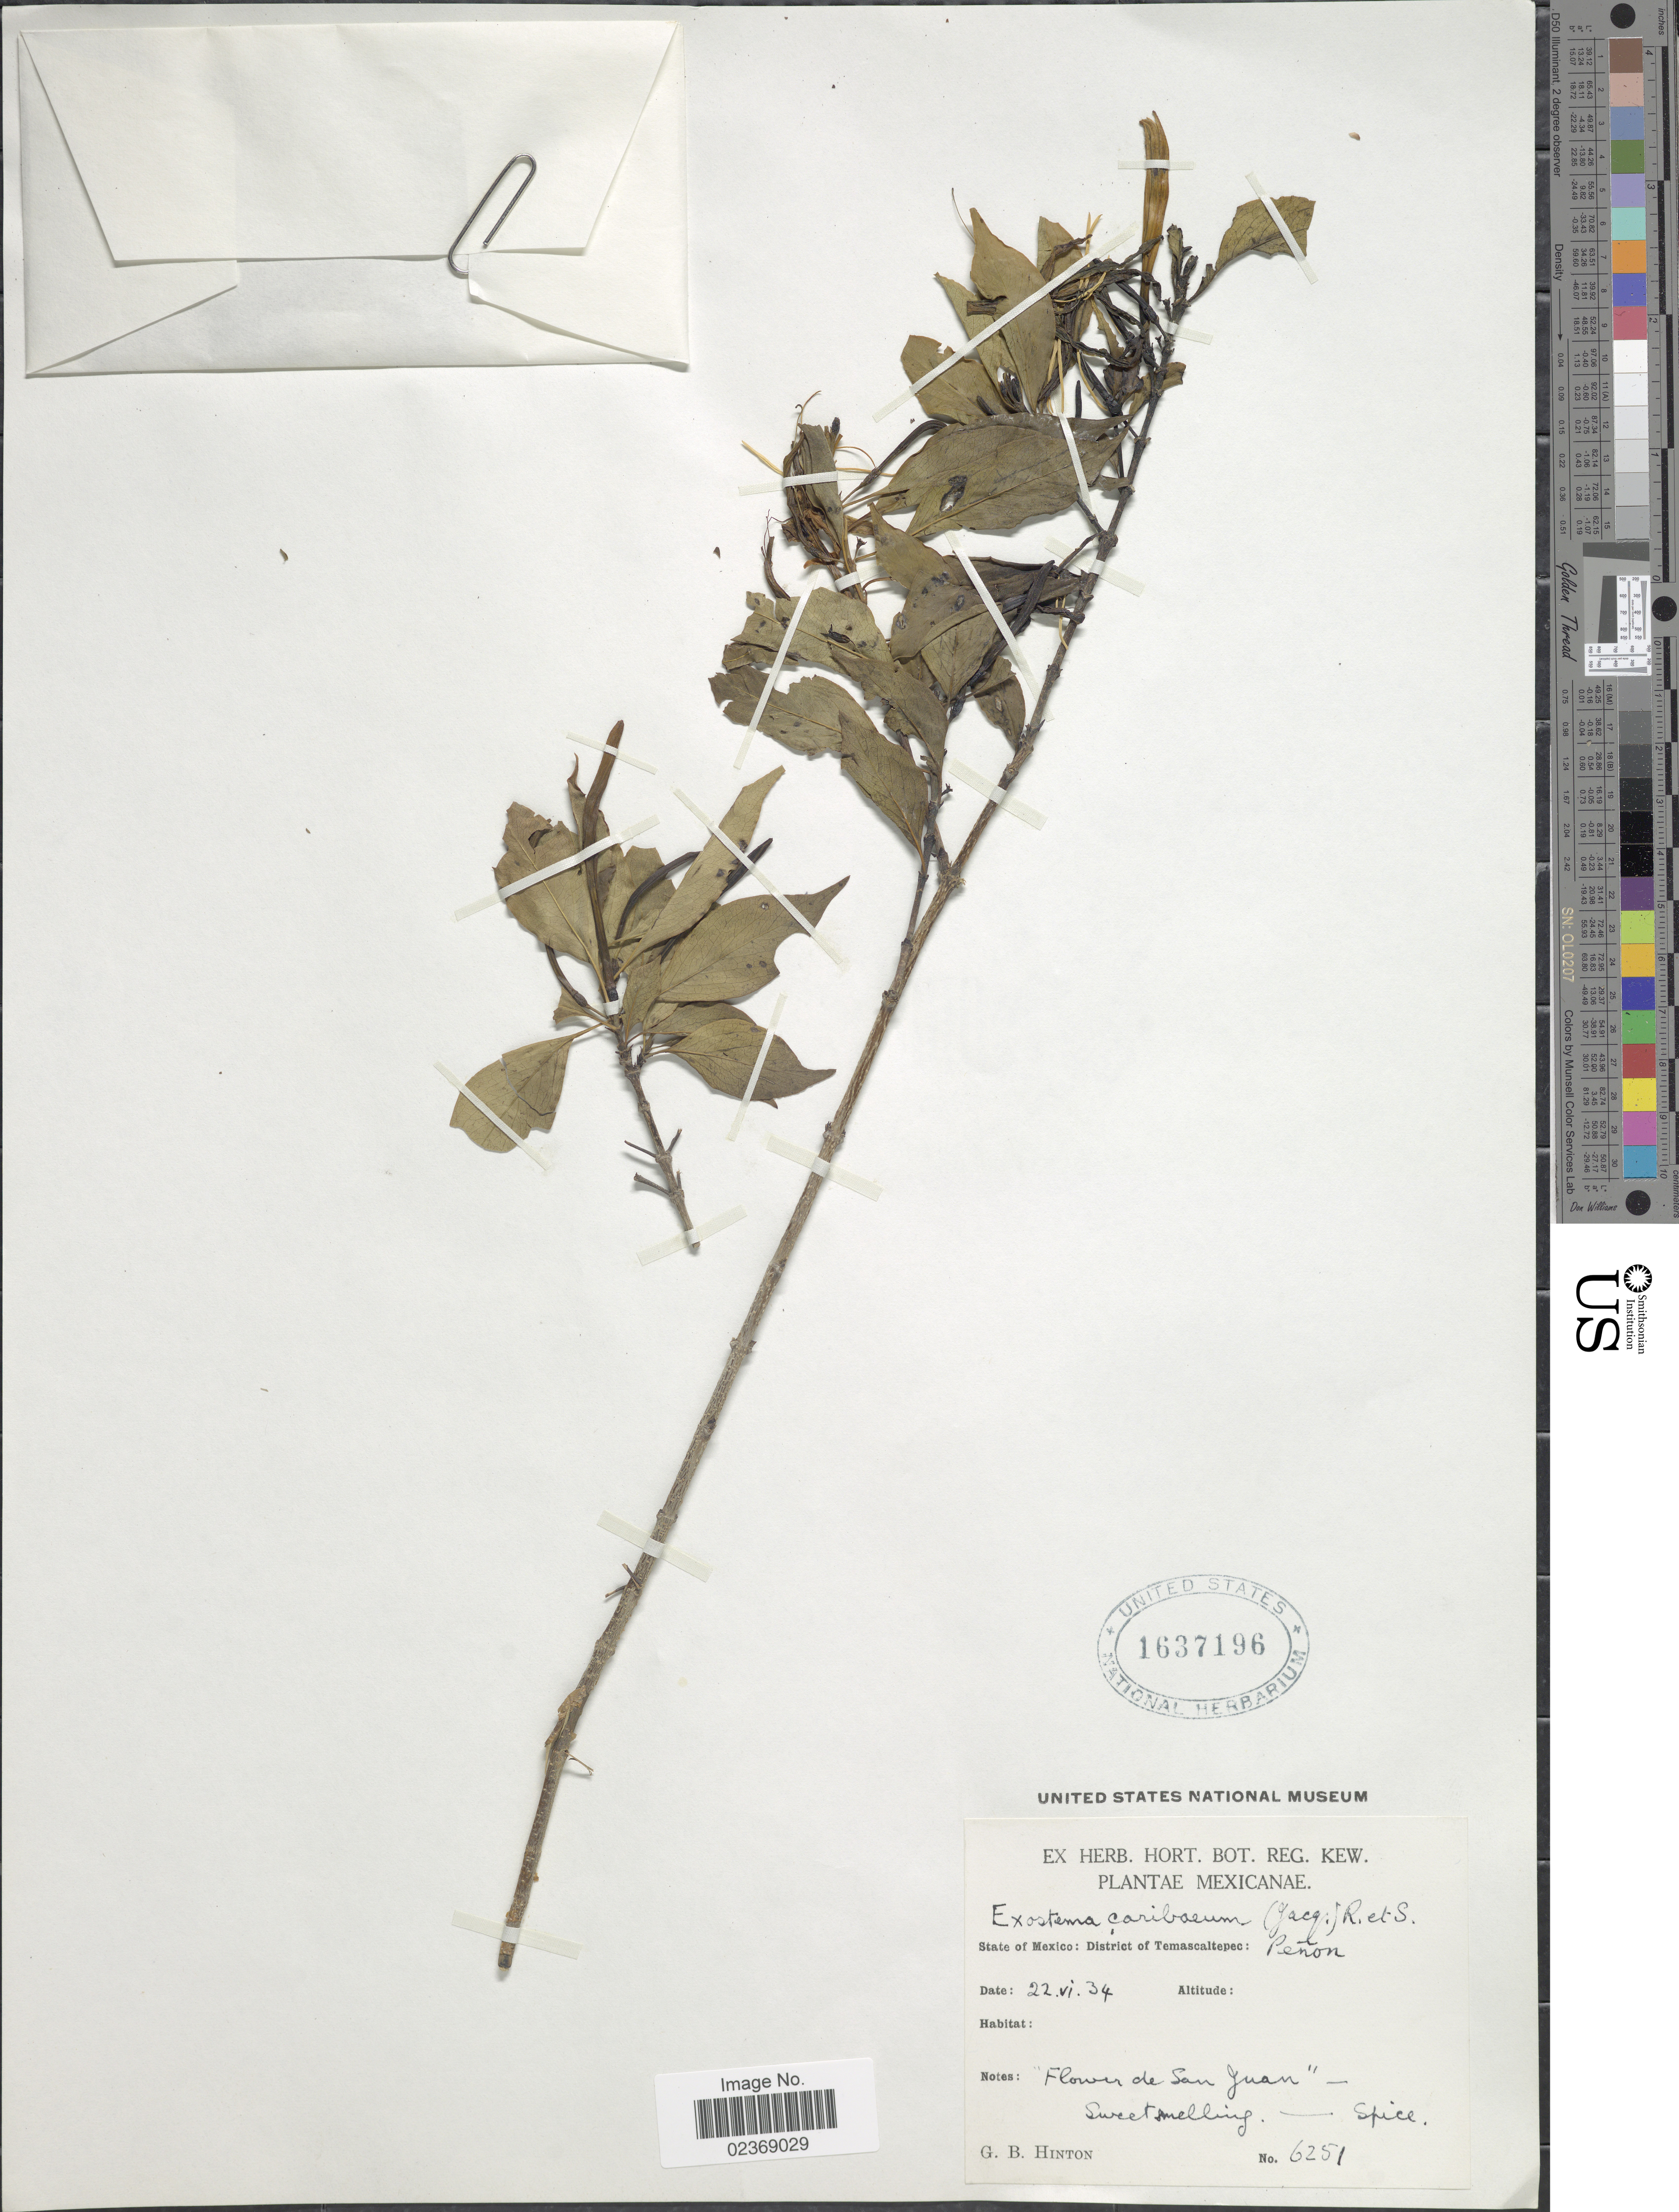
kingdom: Plantae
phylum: Tracheophyta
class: Magnoliopsida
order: Gentianales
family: Rubiaceae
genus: Exostema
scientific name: Exostema caribaeum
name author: (Jacq.) Roem. & Schult.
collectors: G. B. Hinton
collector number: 6251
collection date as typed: Transcribed d/m/y: 22/6/34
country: Mexico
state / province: México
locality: District of Temascaltepec: Peñon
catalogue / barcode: US 1637196